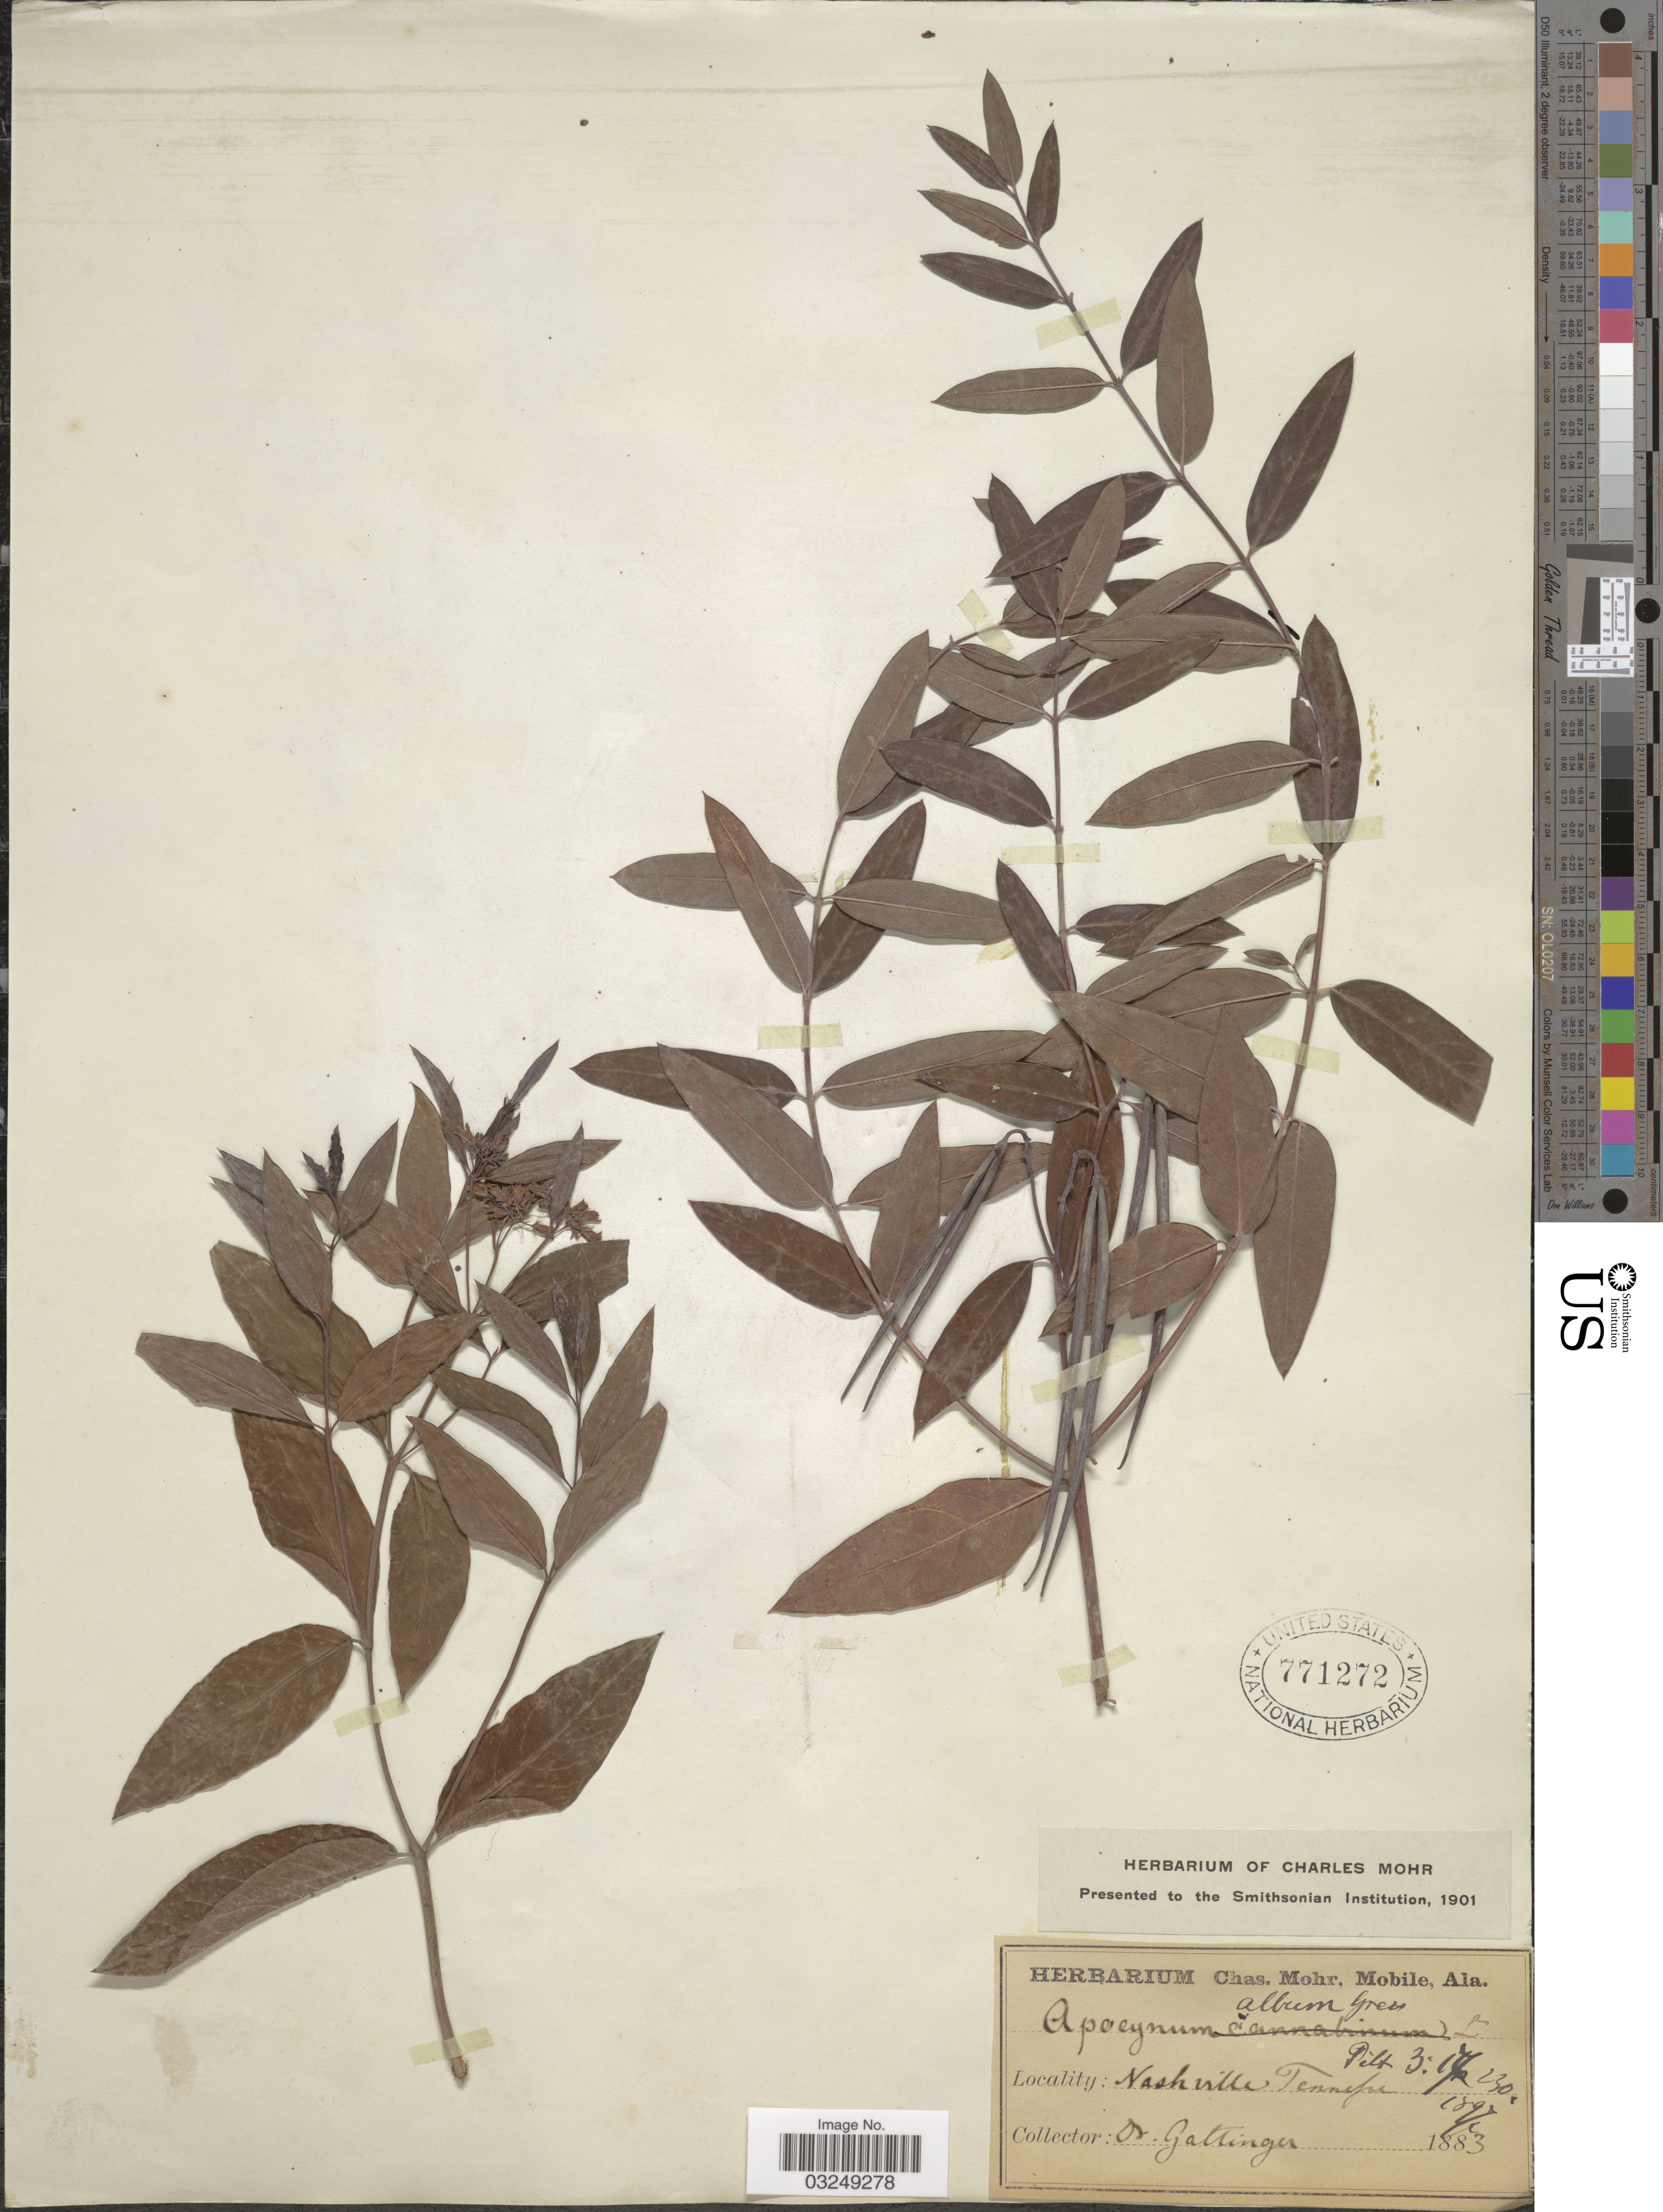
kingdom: Plantae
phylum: Tracheophyta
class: Magnoliopsida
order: Gentianales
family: Apocynaceae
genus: Apocynum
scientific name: Apocynum album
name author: Greene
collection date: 1883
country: United States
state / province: Tennessee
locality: Nashville, Tennessee.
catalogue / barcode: US 771272